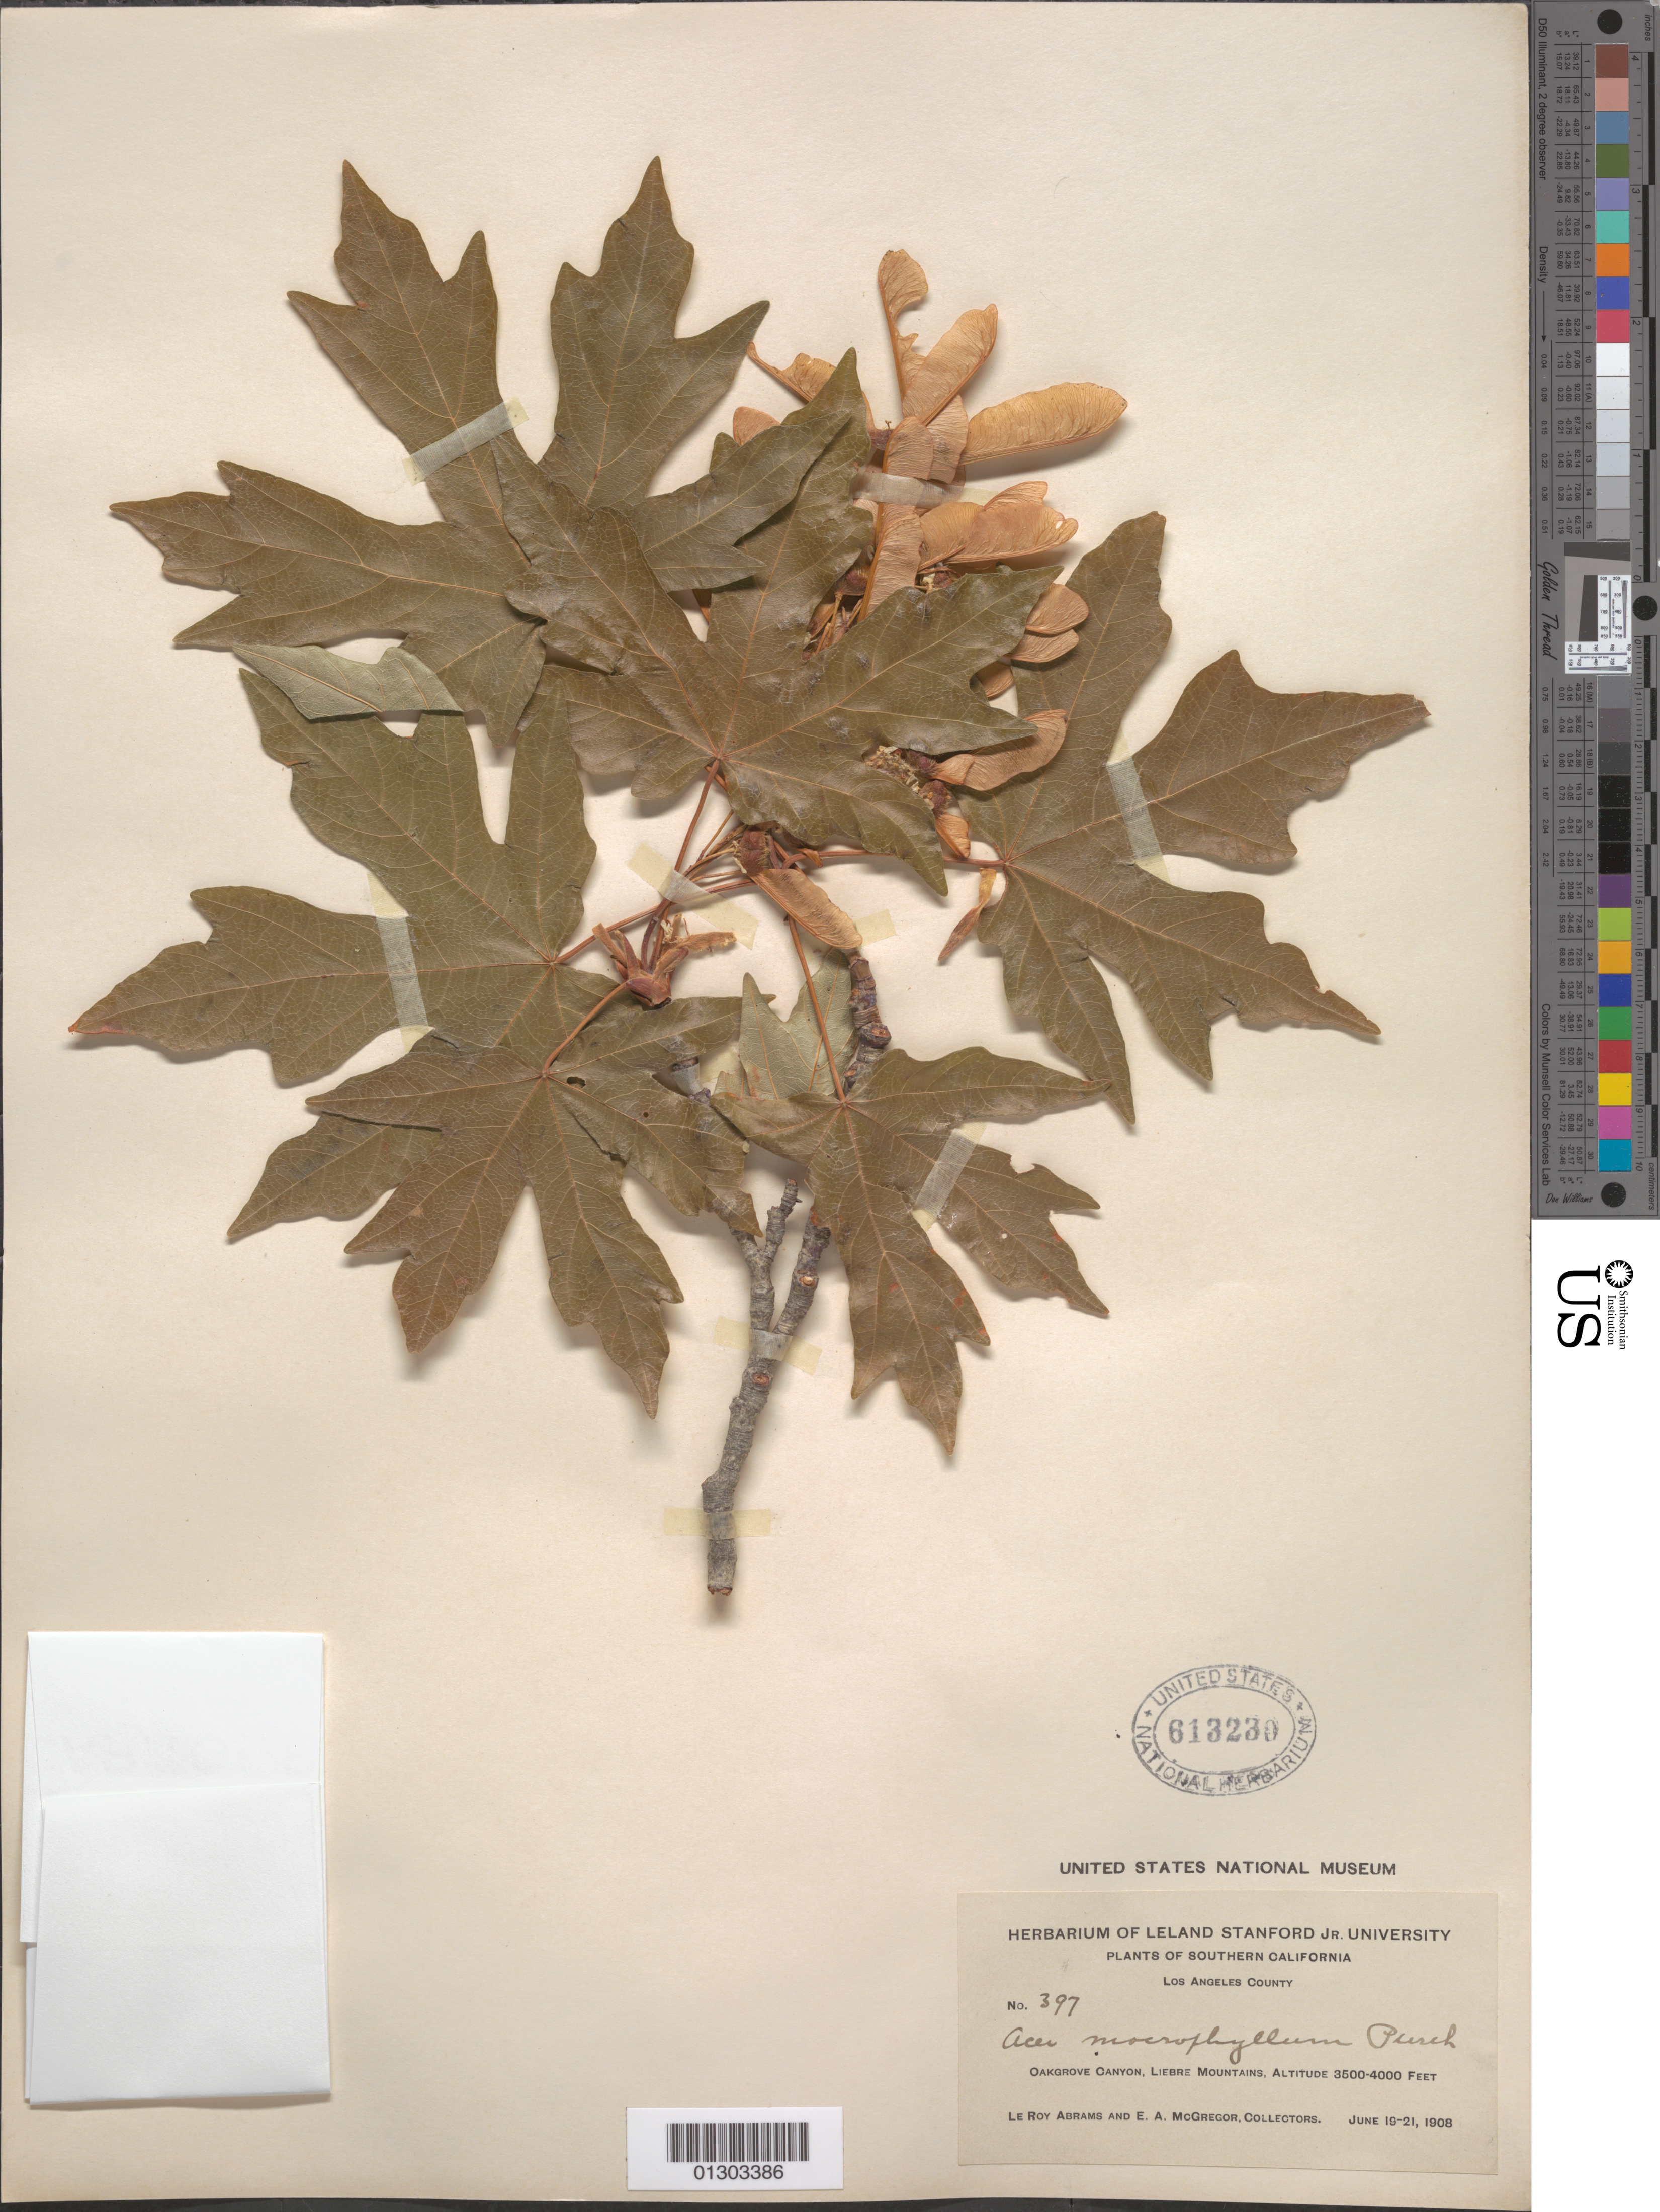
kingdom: Plantae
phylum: Tracheophyta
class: Magnoliopsida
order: Sapindales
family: Sapindaceae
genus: Acer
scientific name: Acer macrophyllum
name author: Pursh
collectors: L. Abrams & E. A. McGregor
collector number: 397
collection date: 1908-06-19/1908-06-21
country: United States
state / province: California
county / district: Los Angeles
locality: Los Angeles County, Oakgrove Canyon, Liebre Mountains.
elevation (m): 1067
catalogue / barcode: US 613230